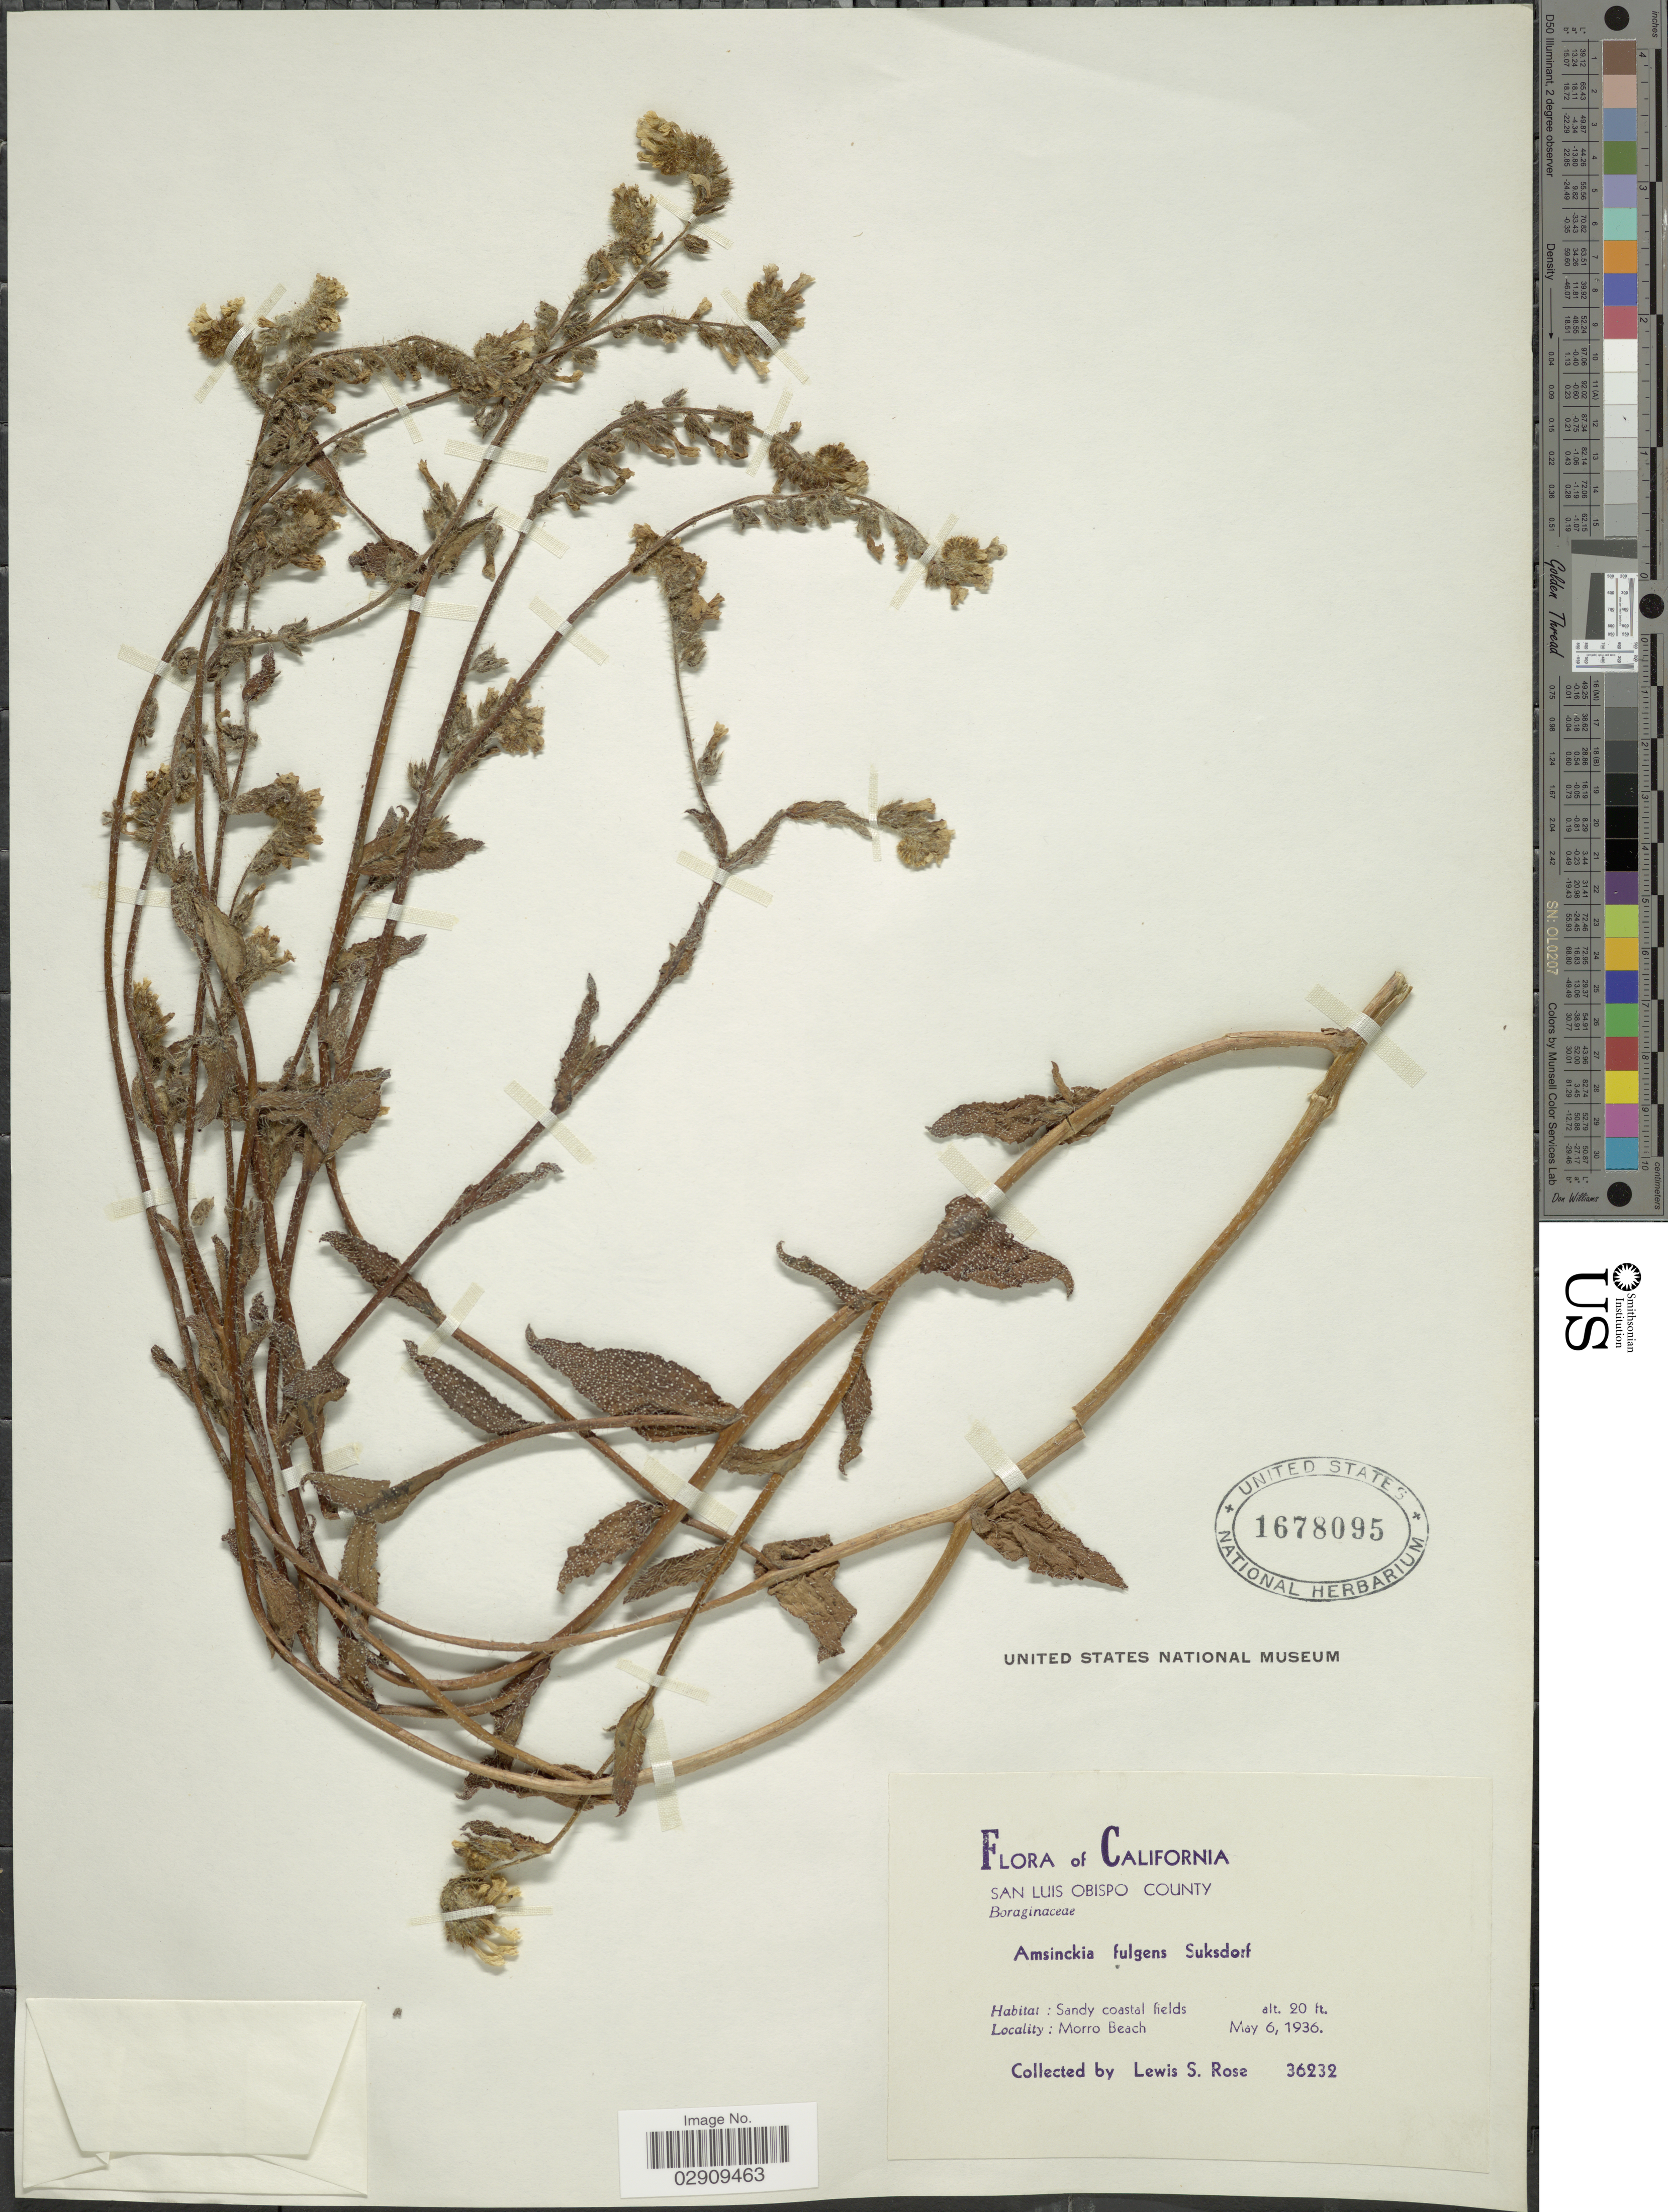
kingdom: Plantae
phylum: Tracheophyta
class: Magnoliopsida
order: Boraginales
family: Boraginaceae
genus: Amsinckia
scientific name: Amsinckia spectabilis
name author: Fisch. & C.A. Mey.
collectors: L. S. Rose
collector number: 36232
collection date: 1936-05-06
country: United States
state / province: California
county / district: San Luis Obispo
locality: San Luis Obispo County. Sandy coastal fields. Morro Beach.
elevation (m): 6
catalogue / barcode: US 1678095